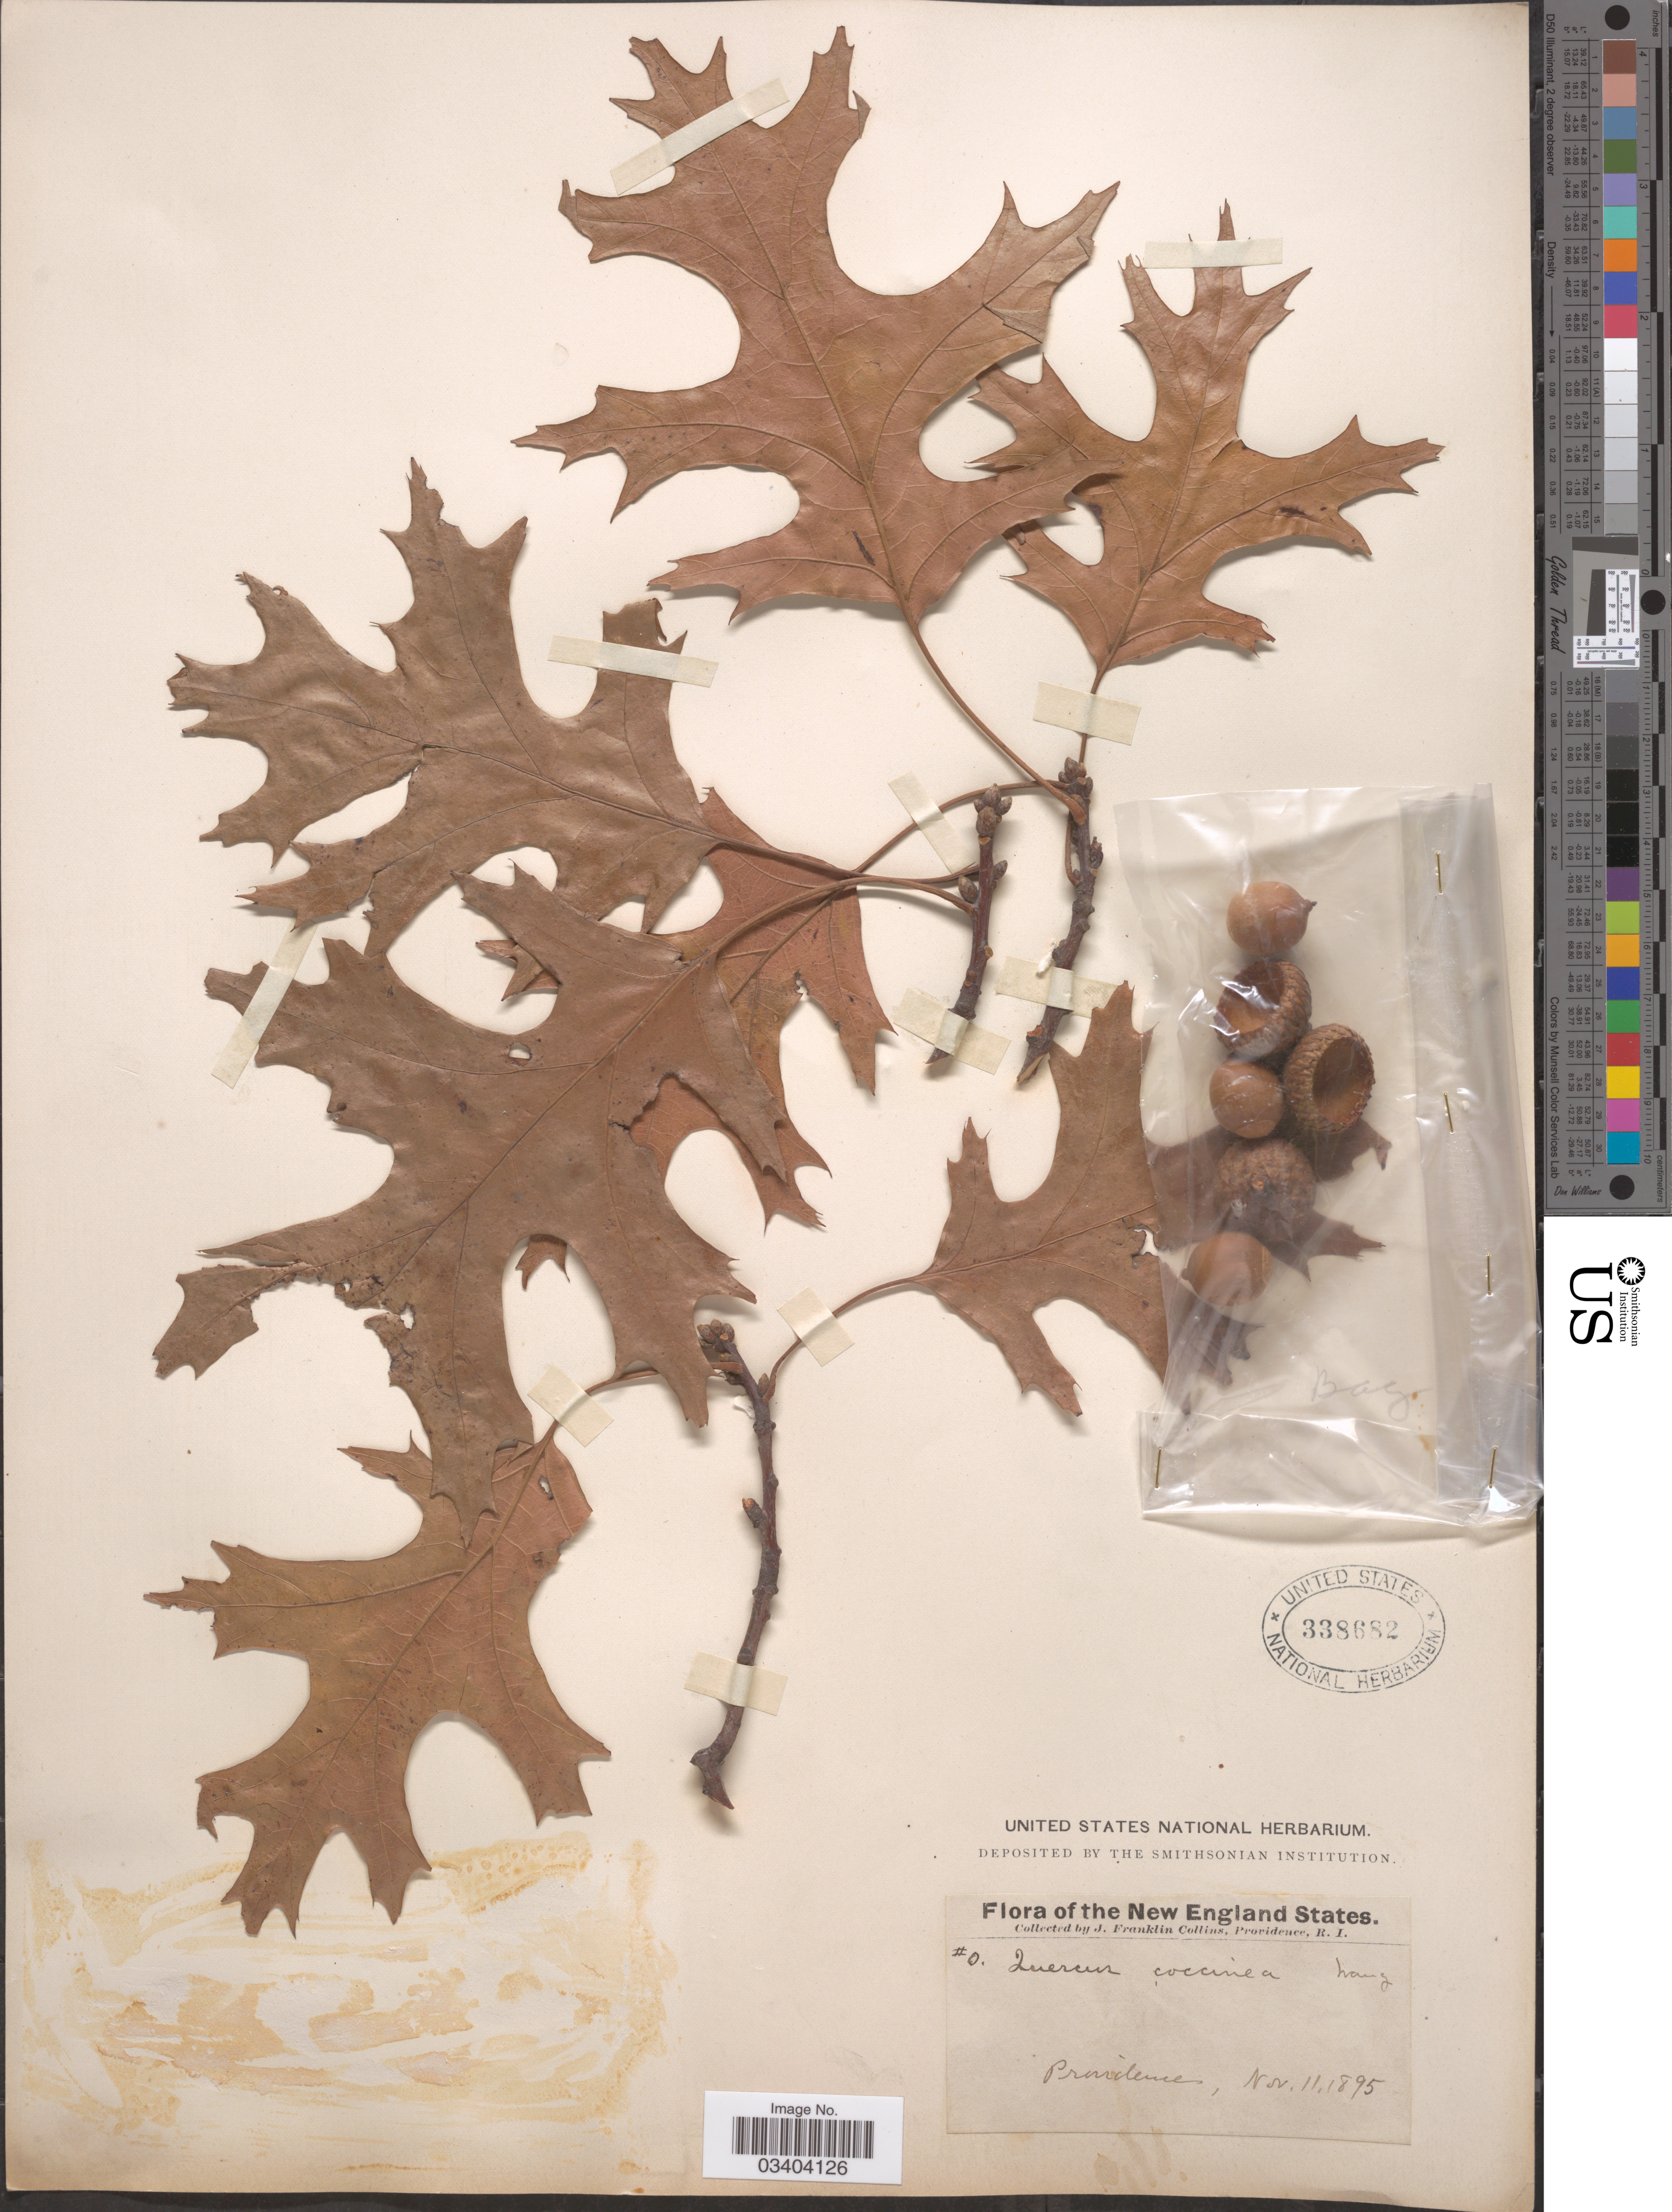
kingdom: Plantae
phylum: Tracheophyta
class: Magnoliopsida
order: Fagales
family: Fagaceae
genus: Quercus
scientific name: Quercus coccinea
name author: Münchh.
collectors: J. Collins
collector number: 0?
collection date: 1895-11-11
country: United States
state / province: Rhode Island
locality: New England States. Providence.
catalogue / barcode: US 338682